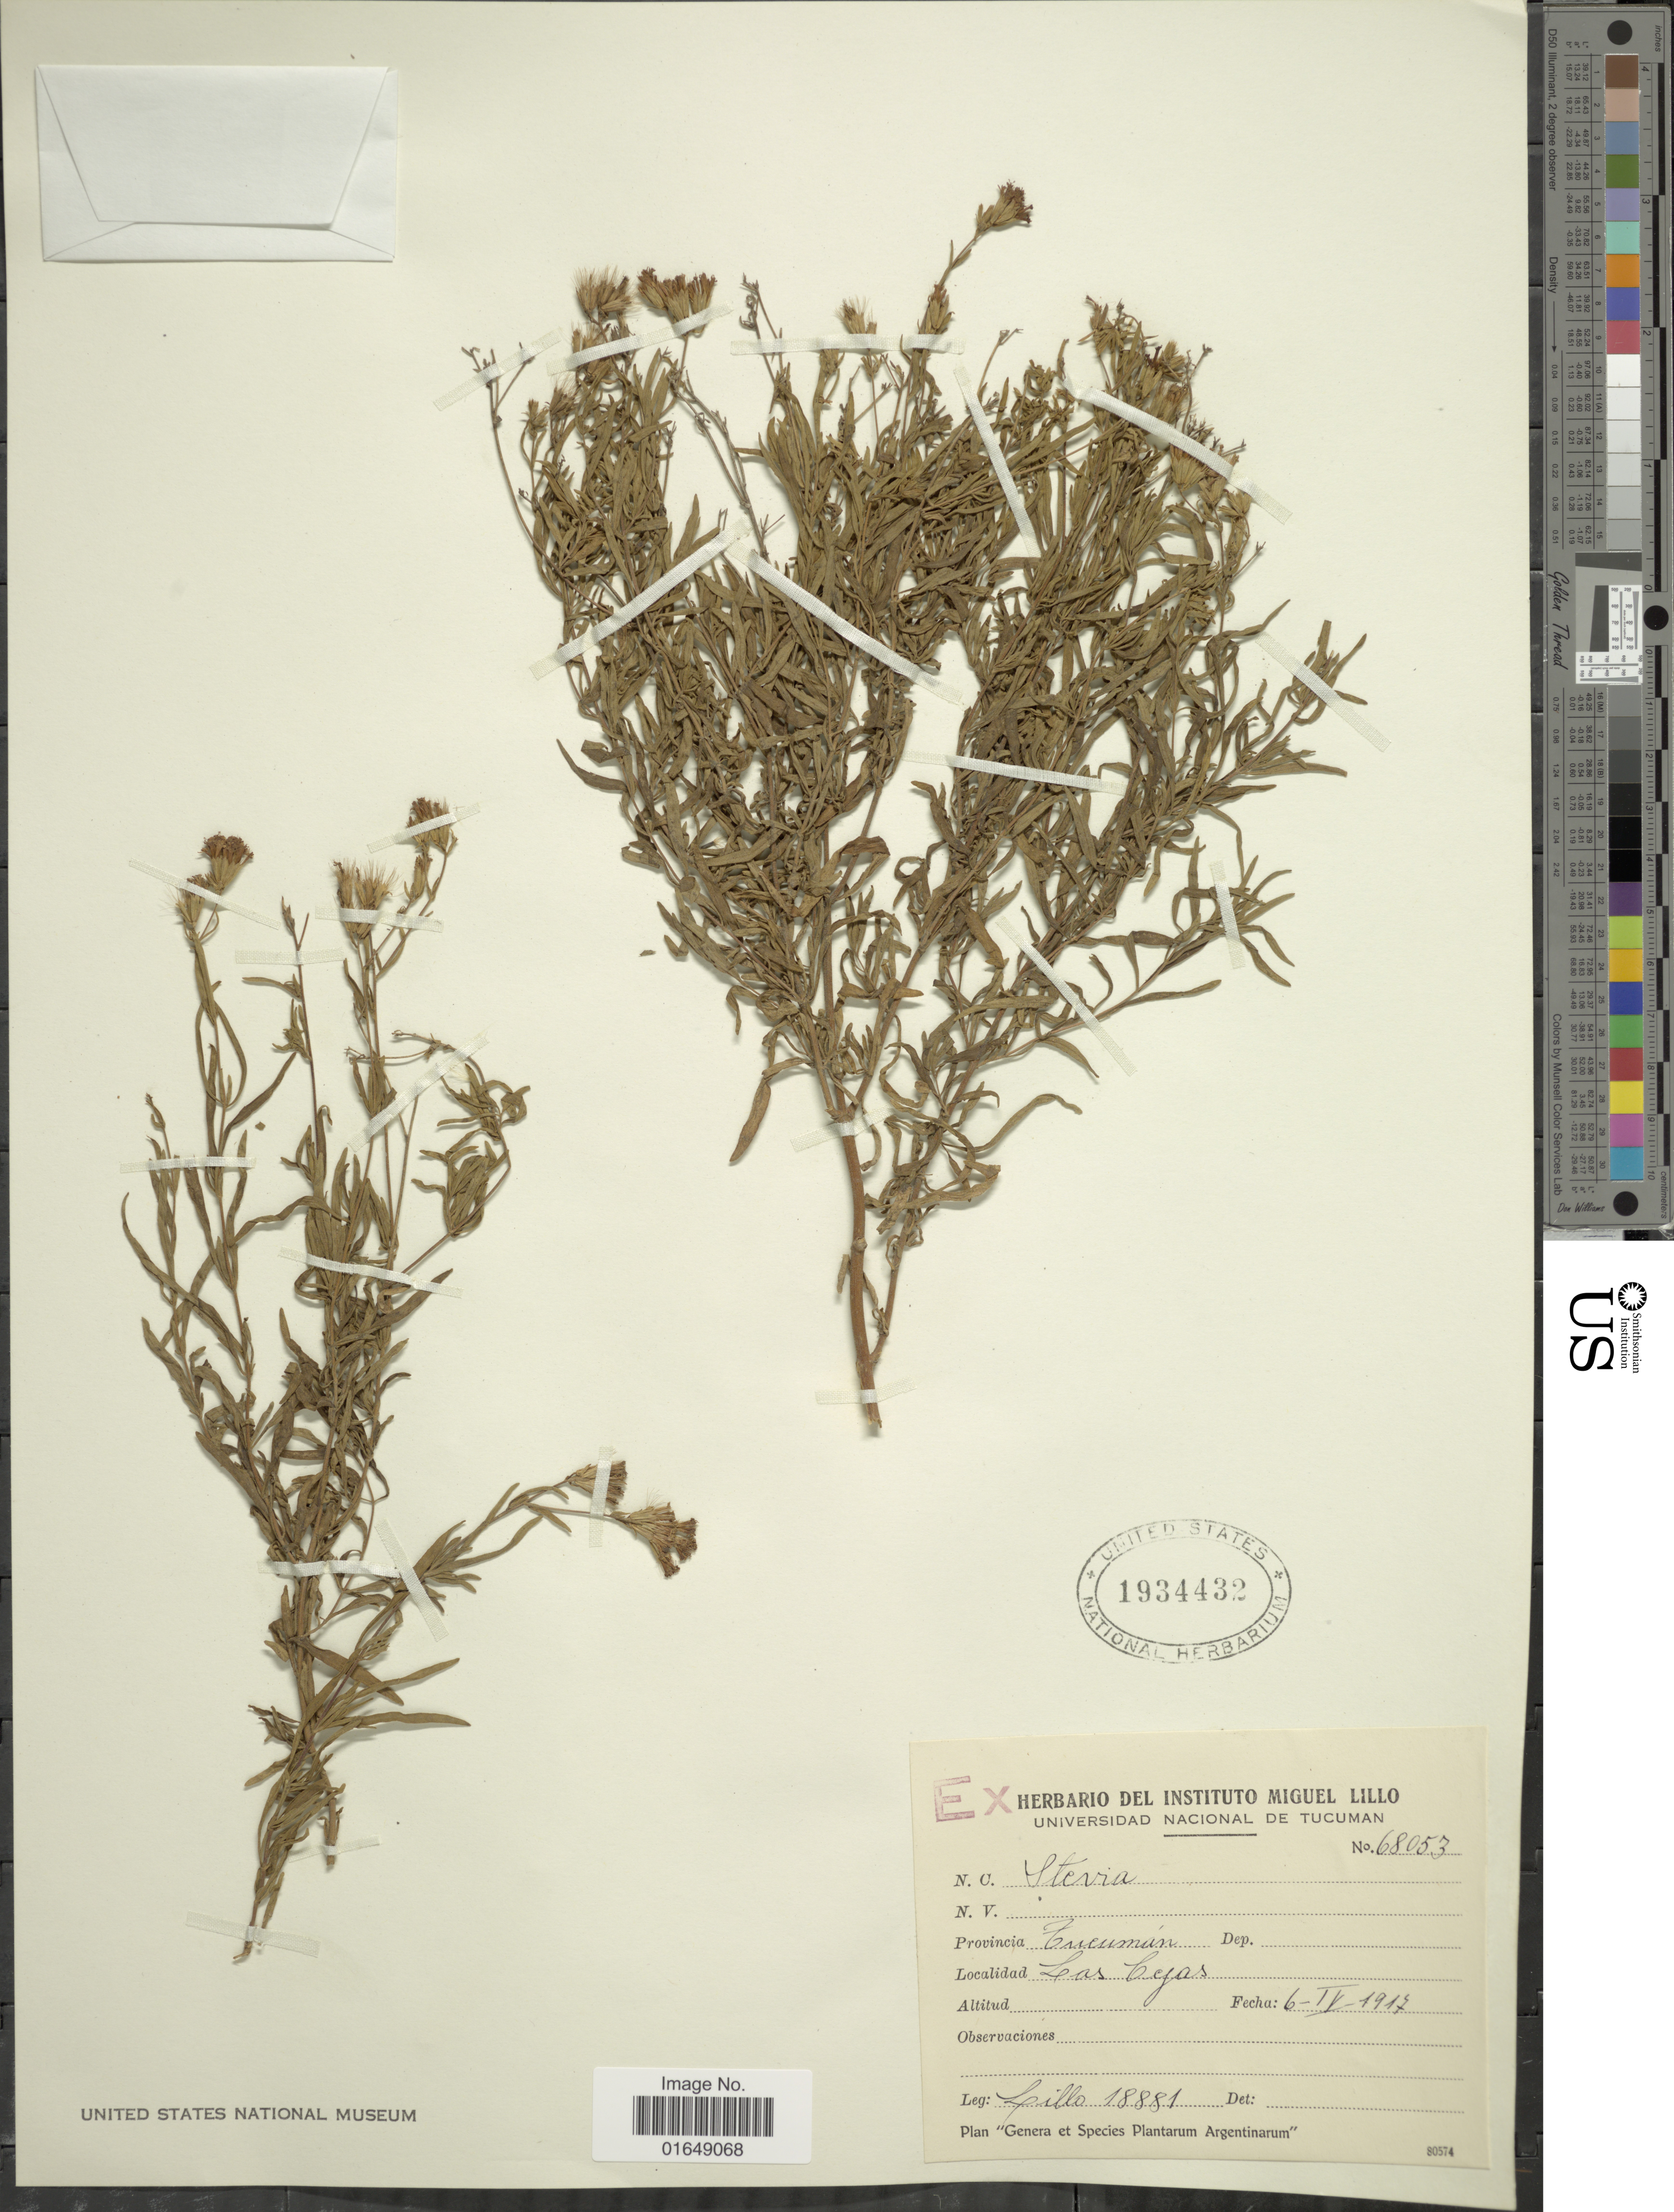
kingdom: Plantae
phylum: Tracheophyta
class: Magnoliopsida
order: Asterales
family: Asteraceae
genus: Stevia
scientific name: Stevia sp.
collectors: M. Lillo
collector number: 18881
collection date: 1917-04-06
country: Argentina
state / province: Tucuman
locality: Las Cejas.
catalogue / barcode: US 1934432